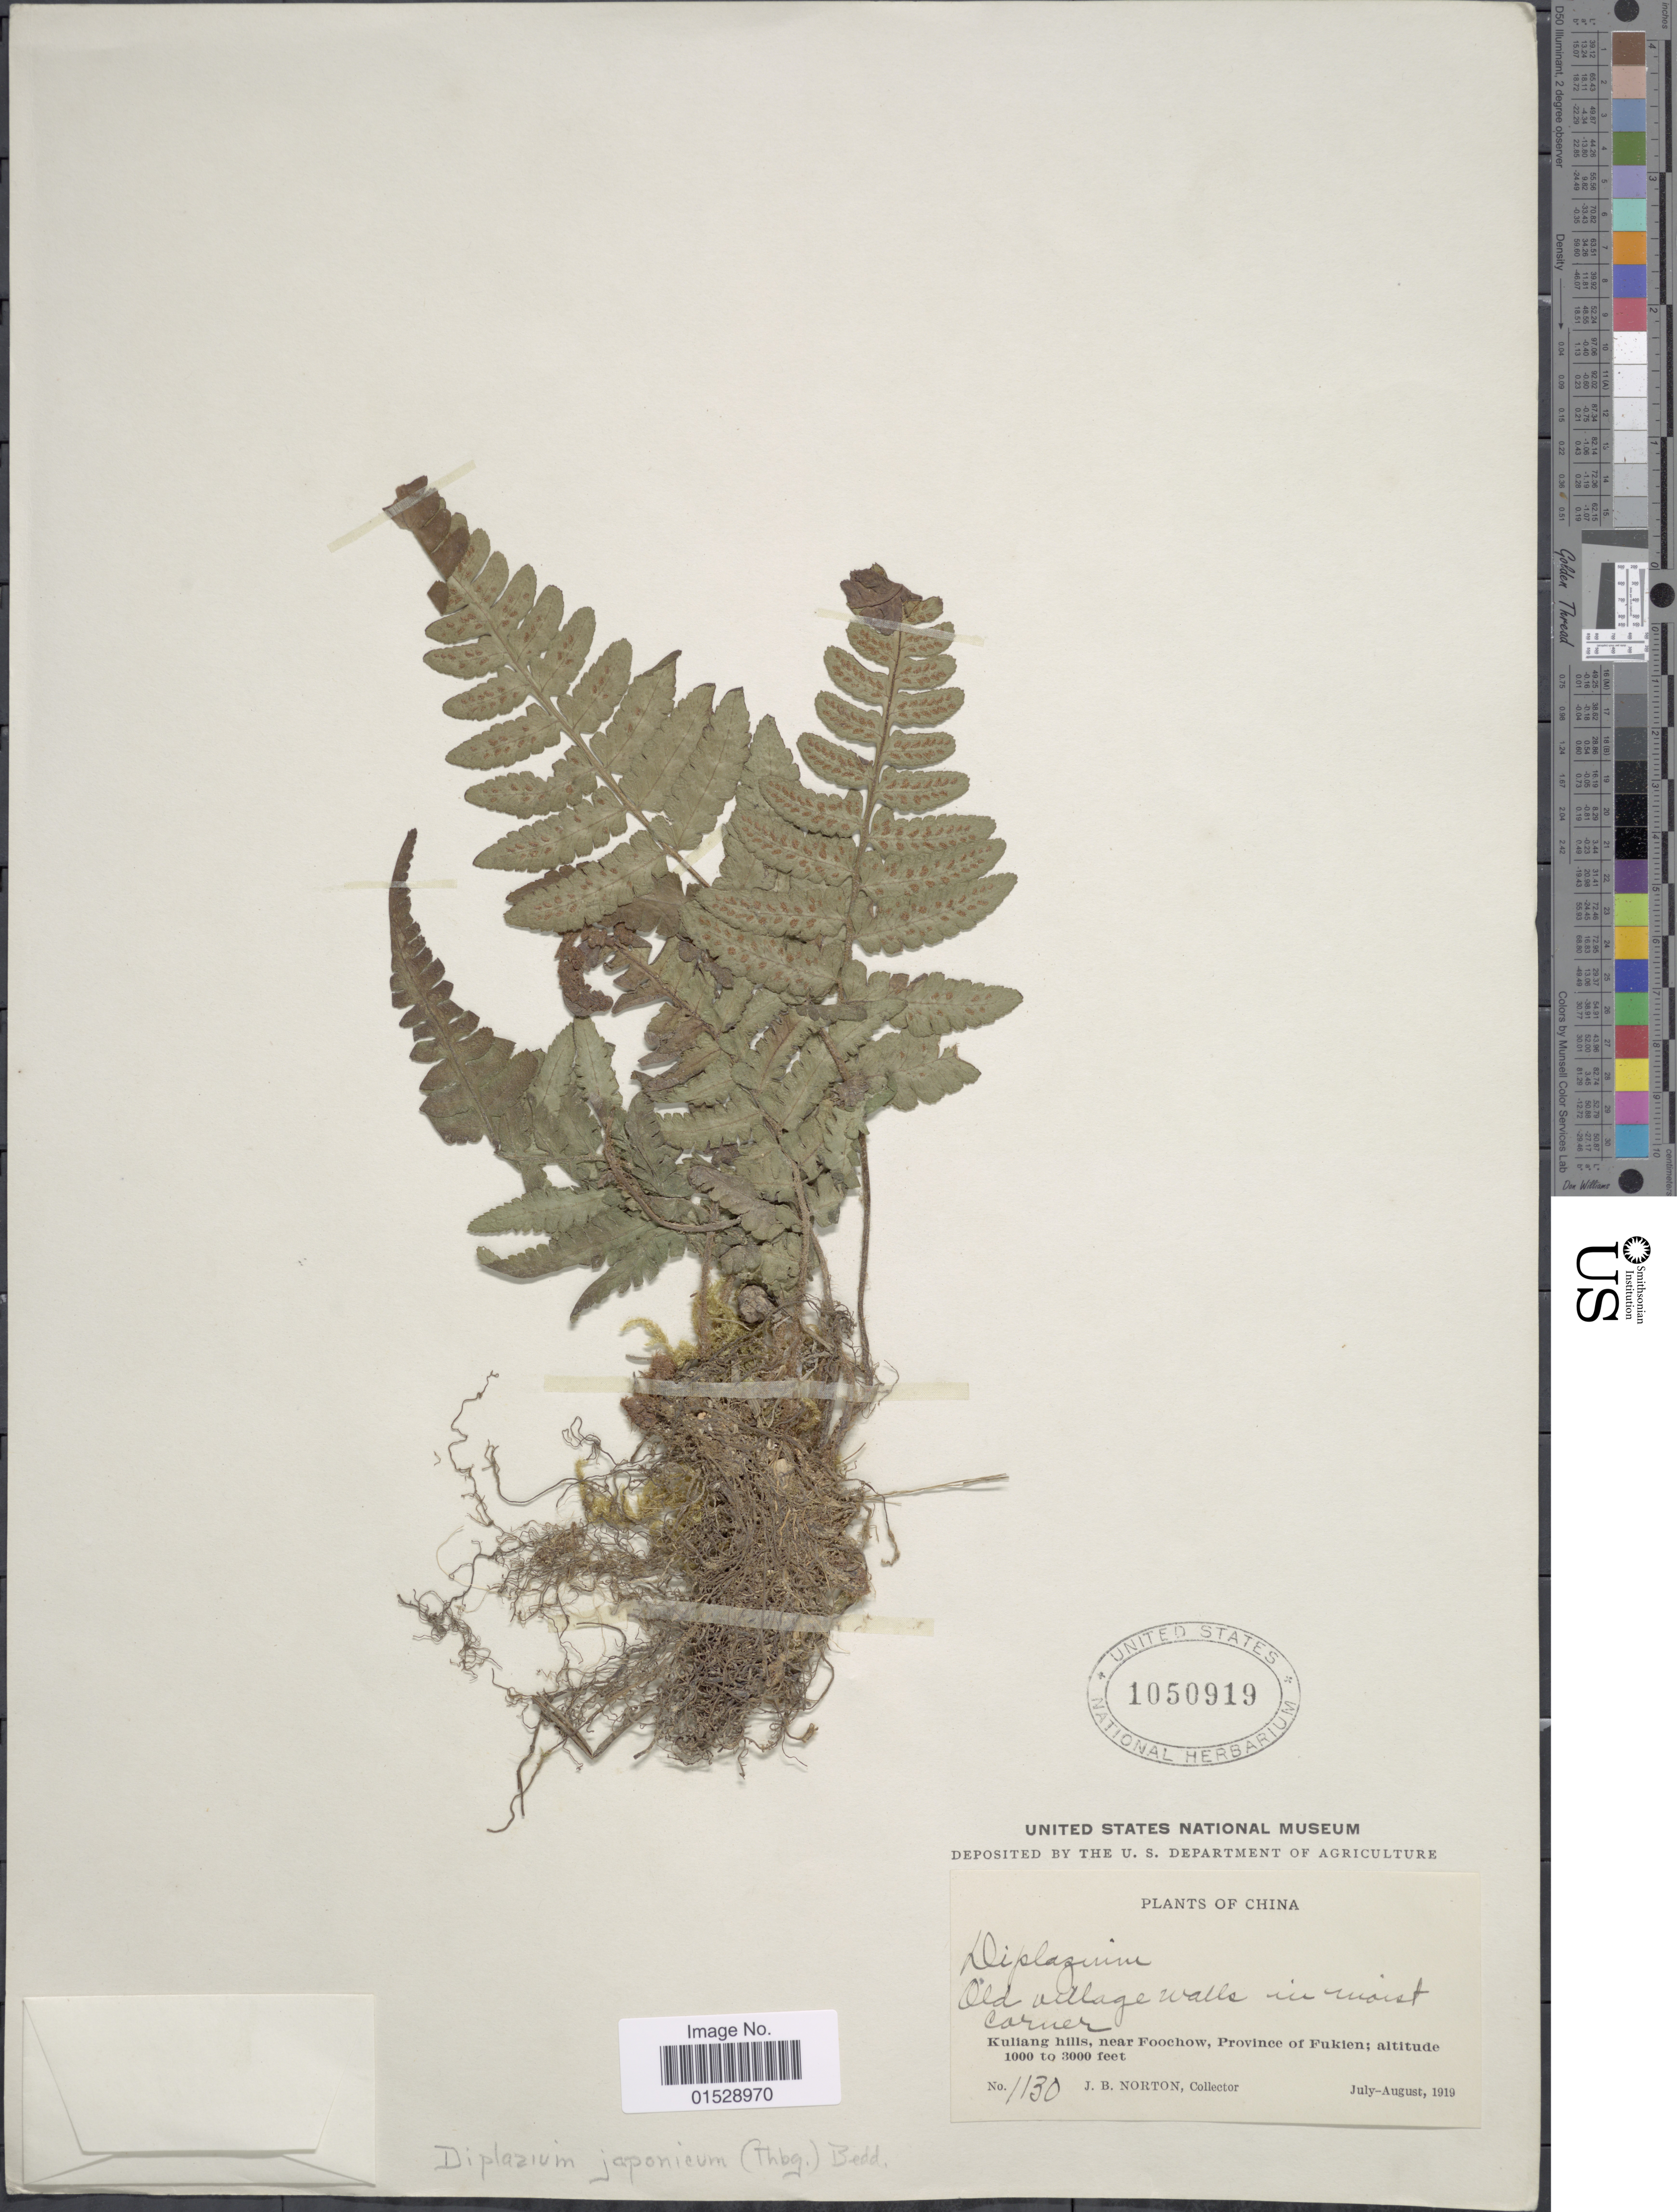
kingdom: Plantae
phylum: Tracheophyta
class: Polypodiopsida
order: Polypodiales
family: Athyriaceae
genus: Deparia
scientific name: Deparia japonica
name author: (Thunb.) M. Kato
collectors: J. B. Norton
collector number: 1130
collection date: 1919-07/1919-08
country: China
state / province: Fujian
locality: Kuliang hills, near Foochow, Province of Fukien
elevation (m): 305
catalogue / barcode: US 1050919